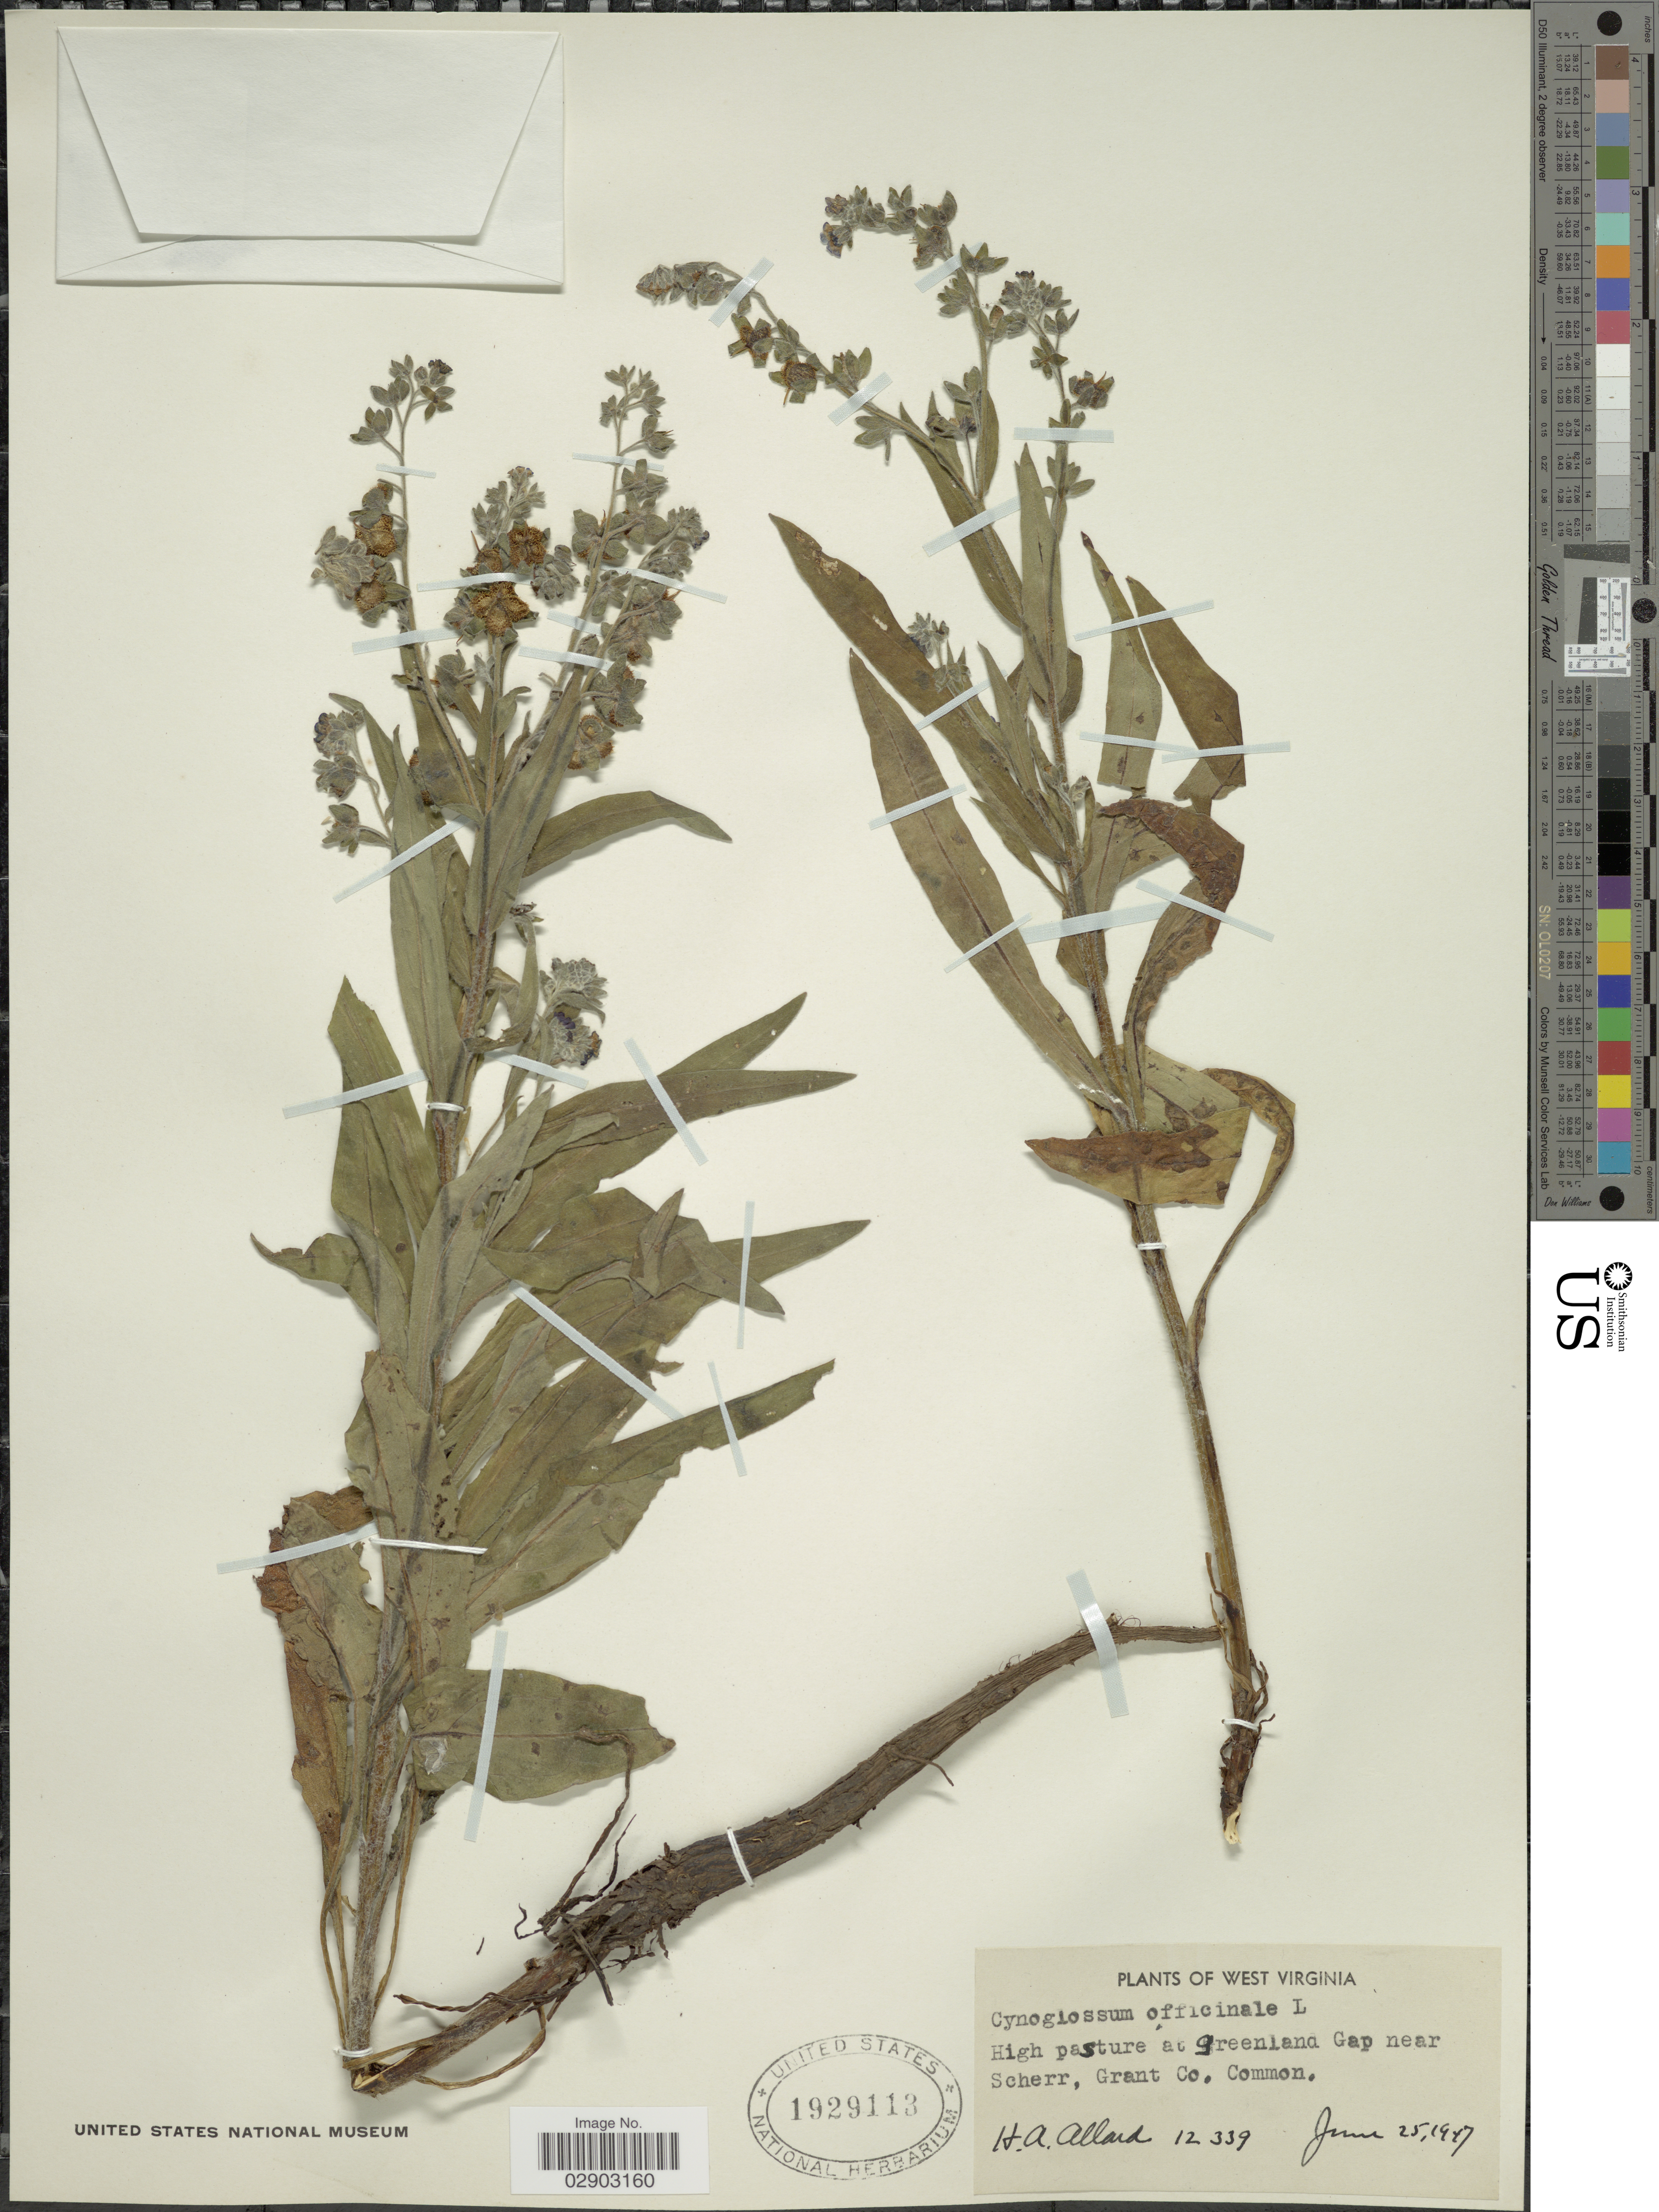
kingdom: Plantae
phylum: Tracheophyta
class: Magnoliopsida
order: Boraginales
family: Boraginaceae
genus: Cynoglossum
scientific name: Cynoglossum officinale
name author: L.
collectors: H. A. Allard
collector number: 12339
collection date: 1947-06-25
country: United States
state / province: West Virginia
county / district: Grant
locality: High pasture at Greenland Gap near Scherr, Grant Co.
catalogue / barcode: US 1929113